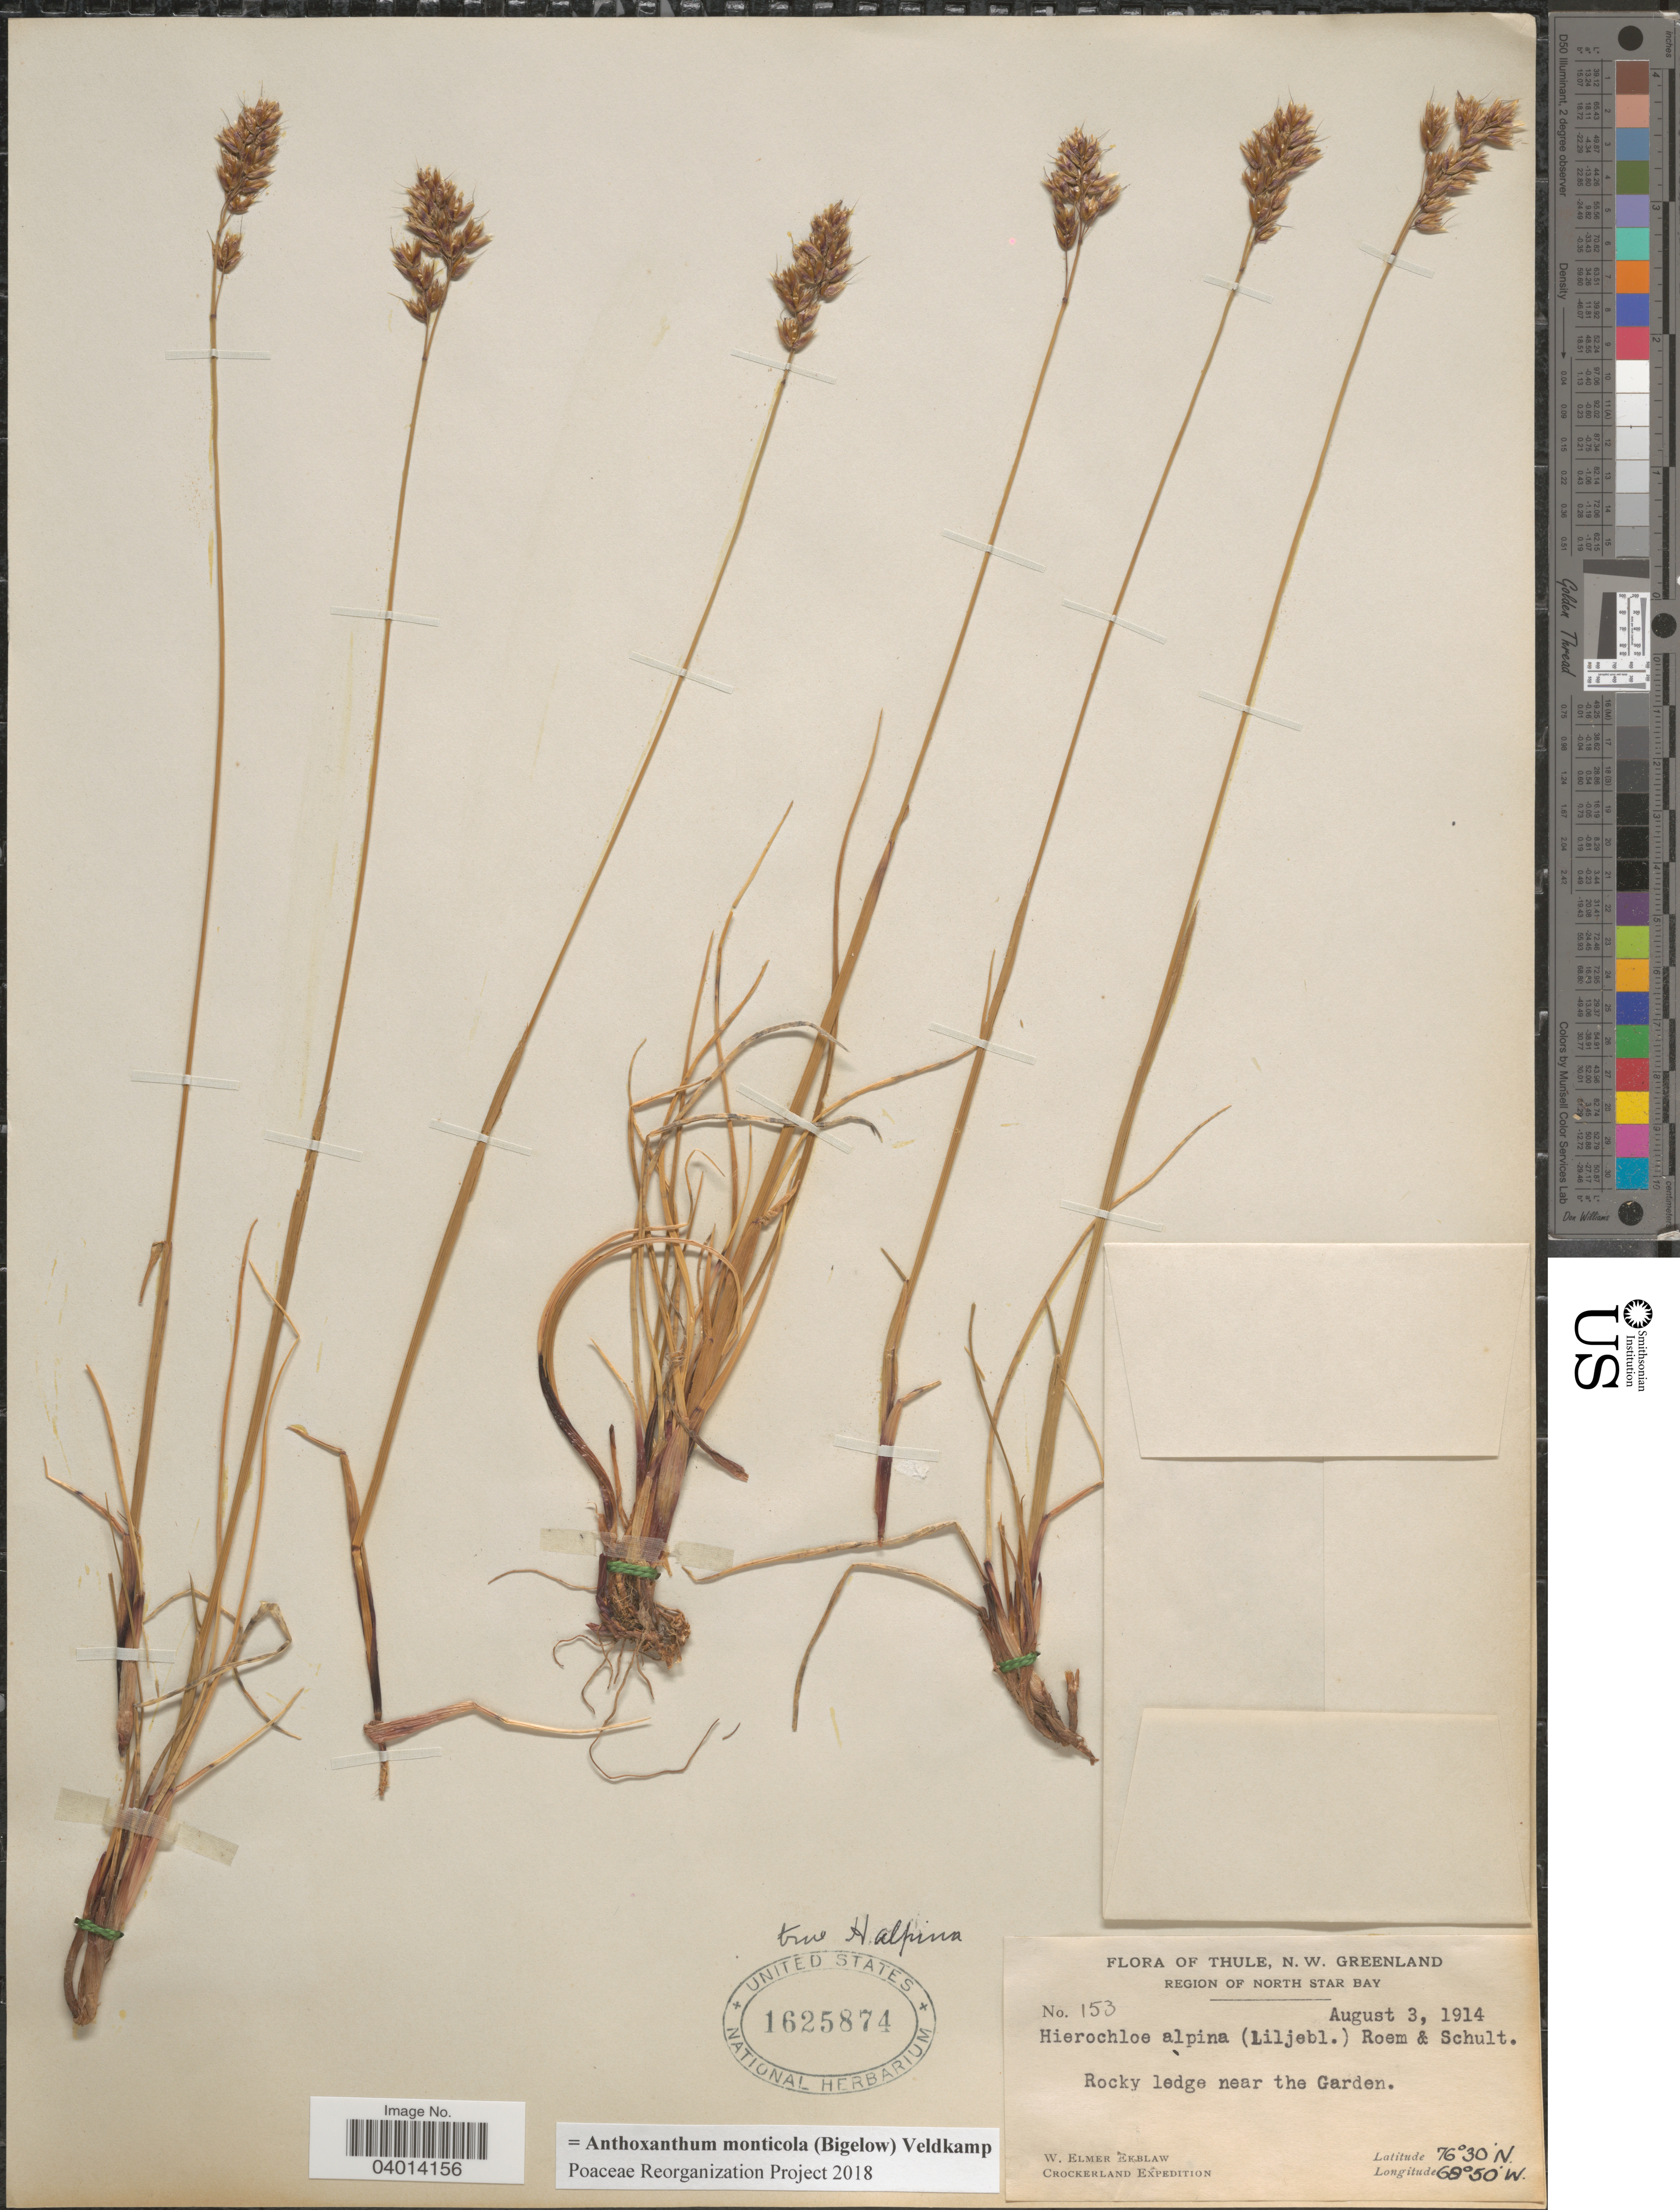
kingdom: Plantae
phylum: Tracheophyta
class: Liliopsida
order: Poales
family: Poaceae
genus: Anthoxanthum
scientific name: Anthoxanthum monticola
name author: (Bigelow) Veldkamp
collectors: W. Ekblaw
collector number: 153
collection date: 1914-08-03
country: Greenland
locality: Thule, N. W. Greenland. Region of North Star Bay. Rocky ledge near the Garden.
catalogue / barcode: US 1625874